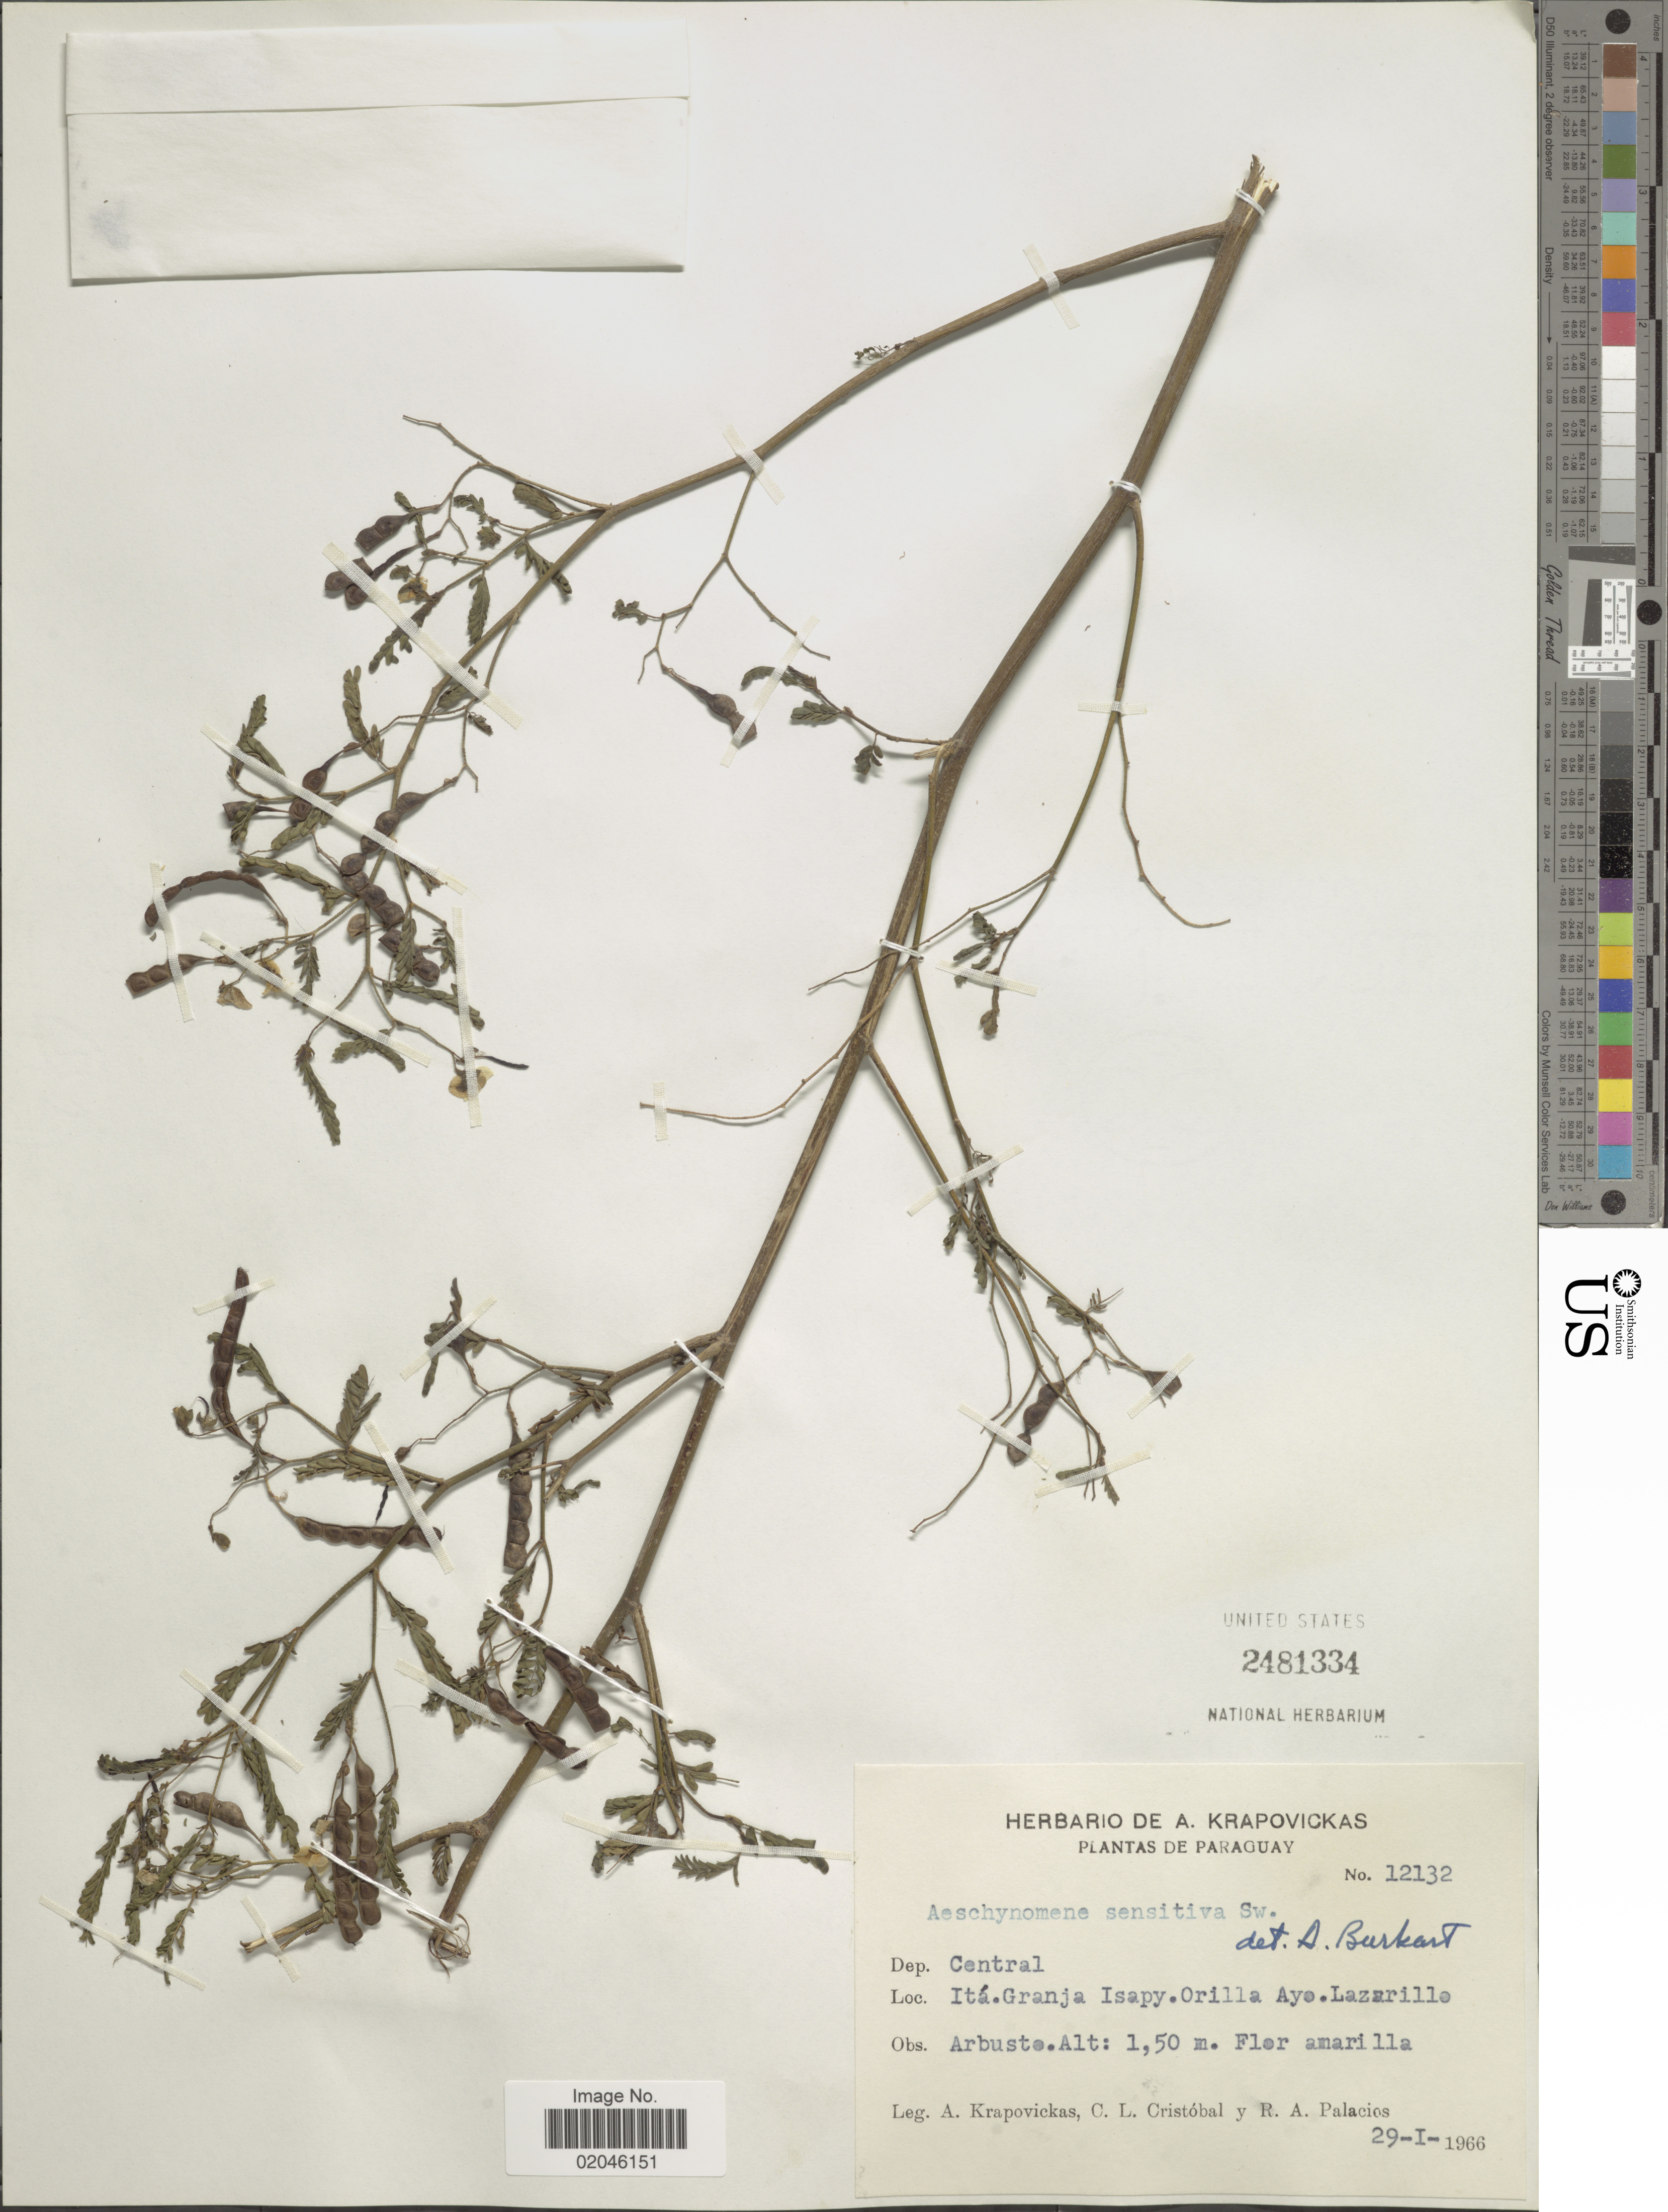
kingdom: Plantae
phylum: Tracheophyta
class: Magnoliopsida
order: Fabales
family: Fabaceae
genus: Aeschynomene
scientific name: Aeschynomene sensitiva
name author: Sw.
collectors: A. Krapovickas, C. L. Cristóbal & R. Palacios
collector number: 12132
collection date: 1966-01-29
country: Paraguay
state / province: Central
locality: Ita. Granja Isapy, Orilla Ayo, Lazarille.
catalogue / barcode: US 2481334